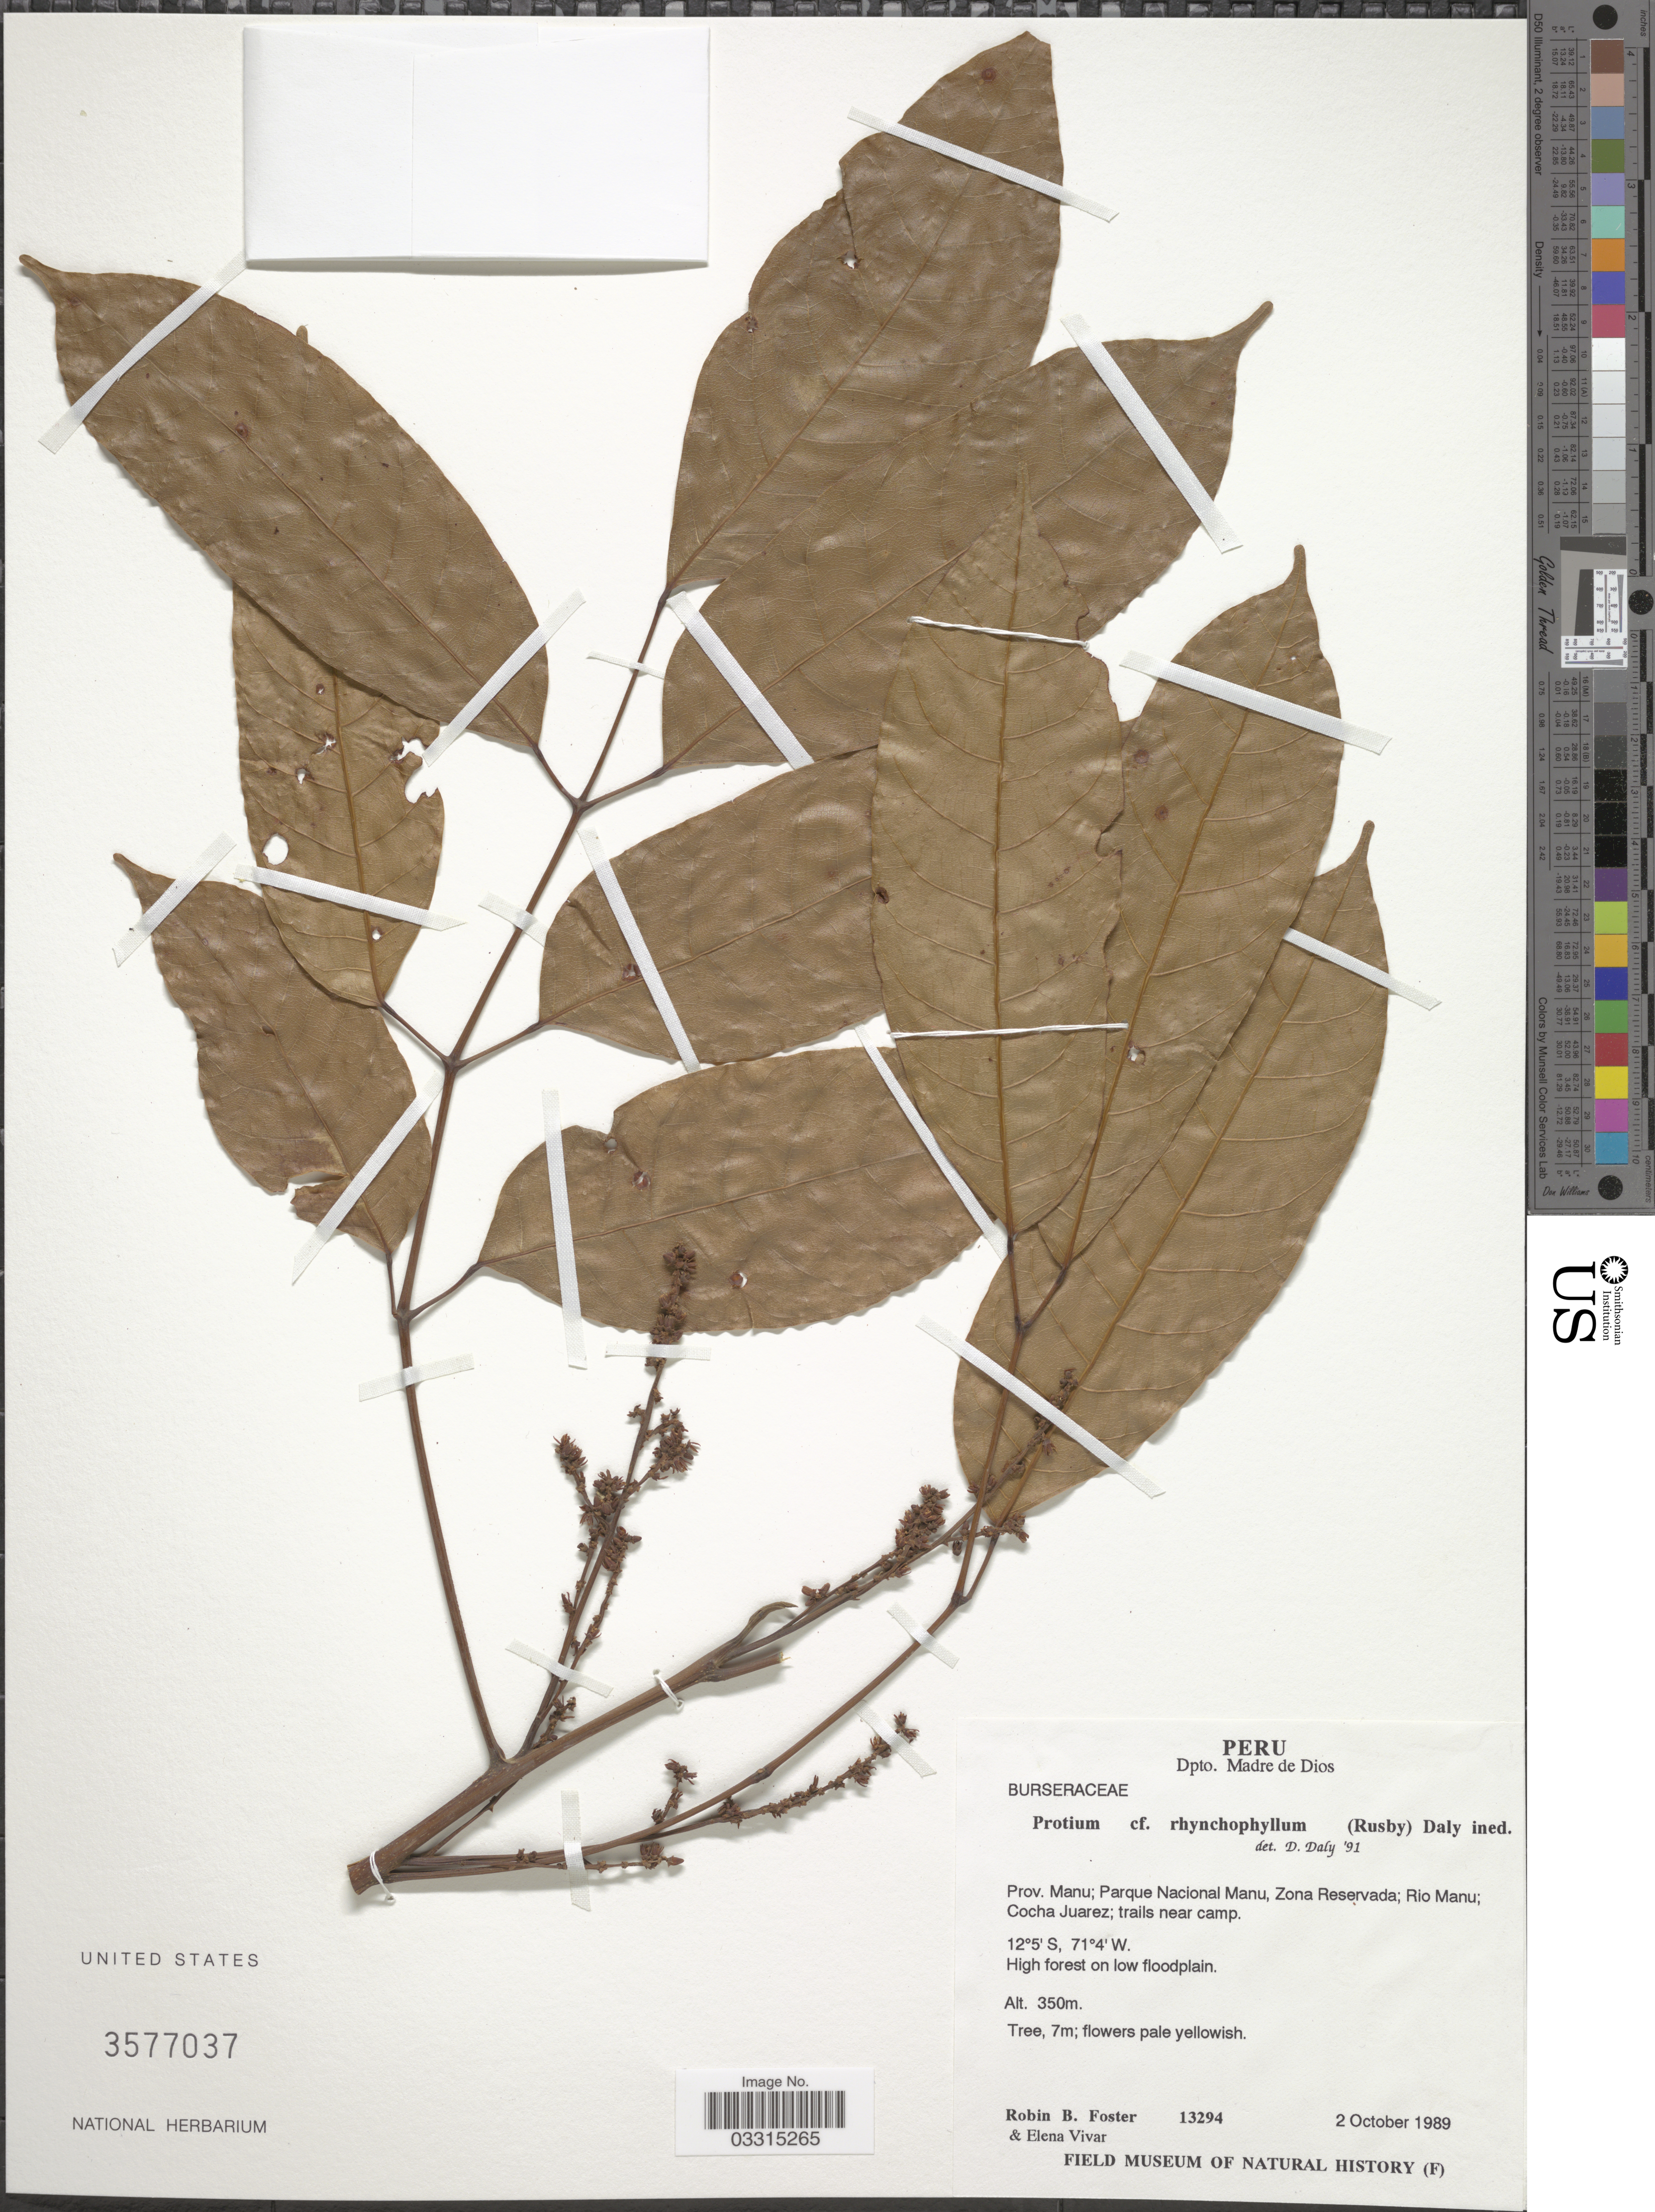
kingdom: Plantae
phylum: Tracheophyta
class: Magnoliopsida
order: Sapindales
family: Burseraceae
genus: Protium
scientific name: Protium rhynchophyllum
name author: (Rusby) ined.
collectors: R. B. Foster & E. Vivar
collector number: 13294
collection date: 1989-10-02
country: Peru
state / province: Madre de Dios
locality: Dpto. Madre de Dios. Prov. Manu; Parque Nacional Manu, Zona Reservada; Rio Manu; Cocha Juarez; trails near camp.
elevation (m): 350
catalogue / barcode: US 3577037